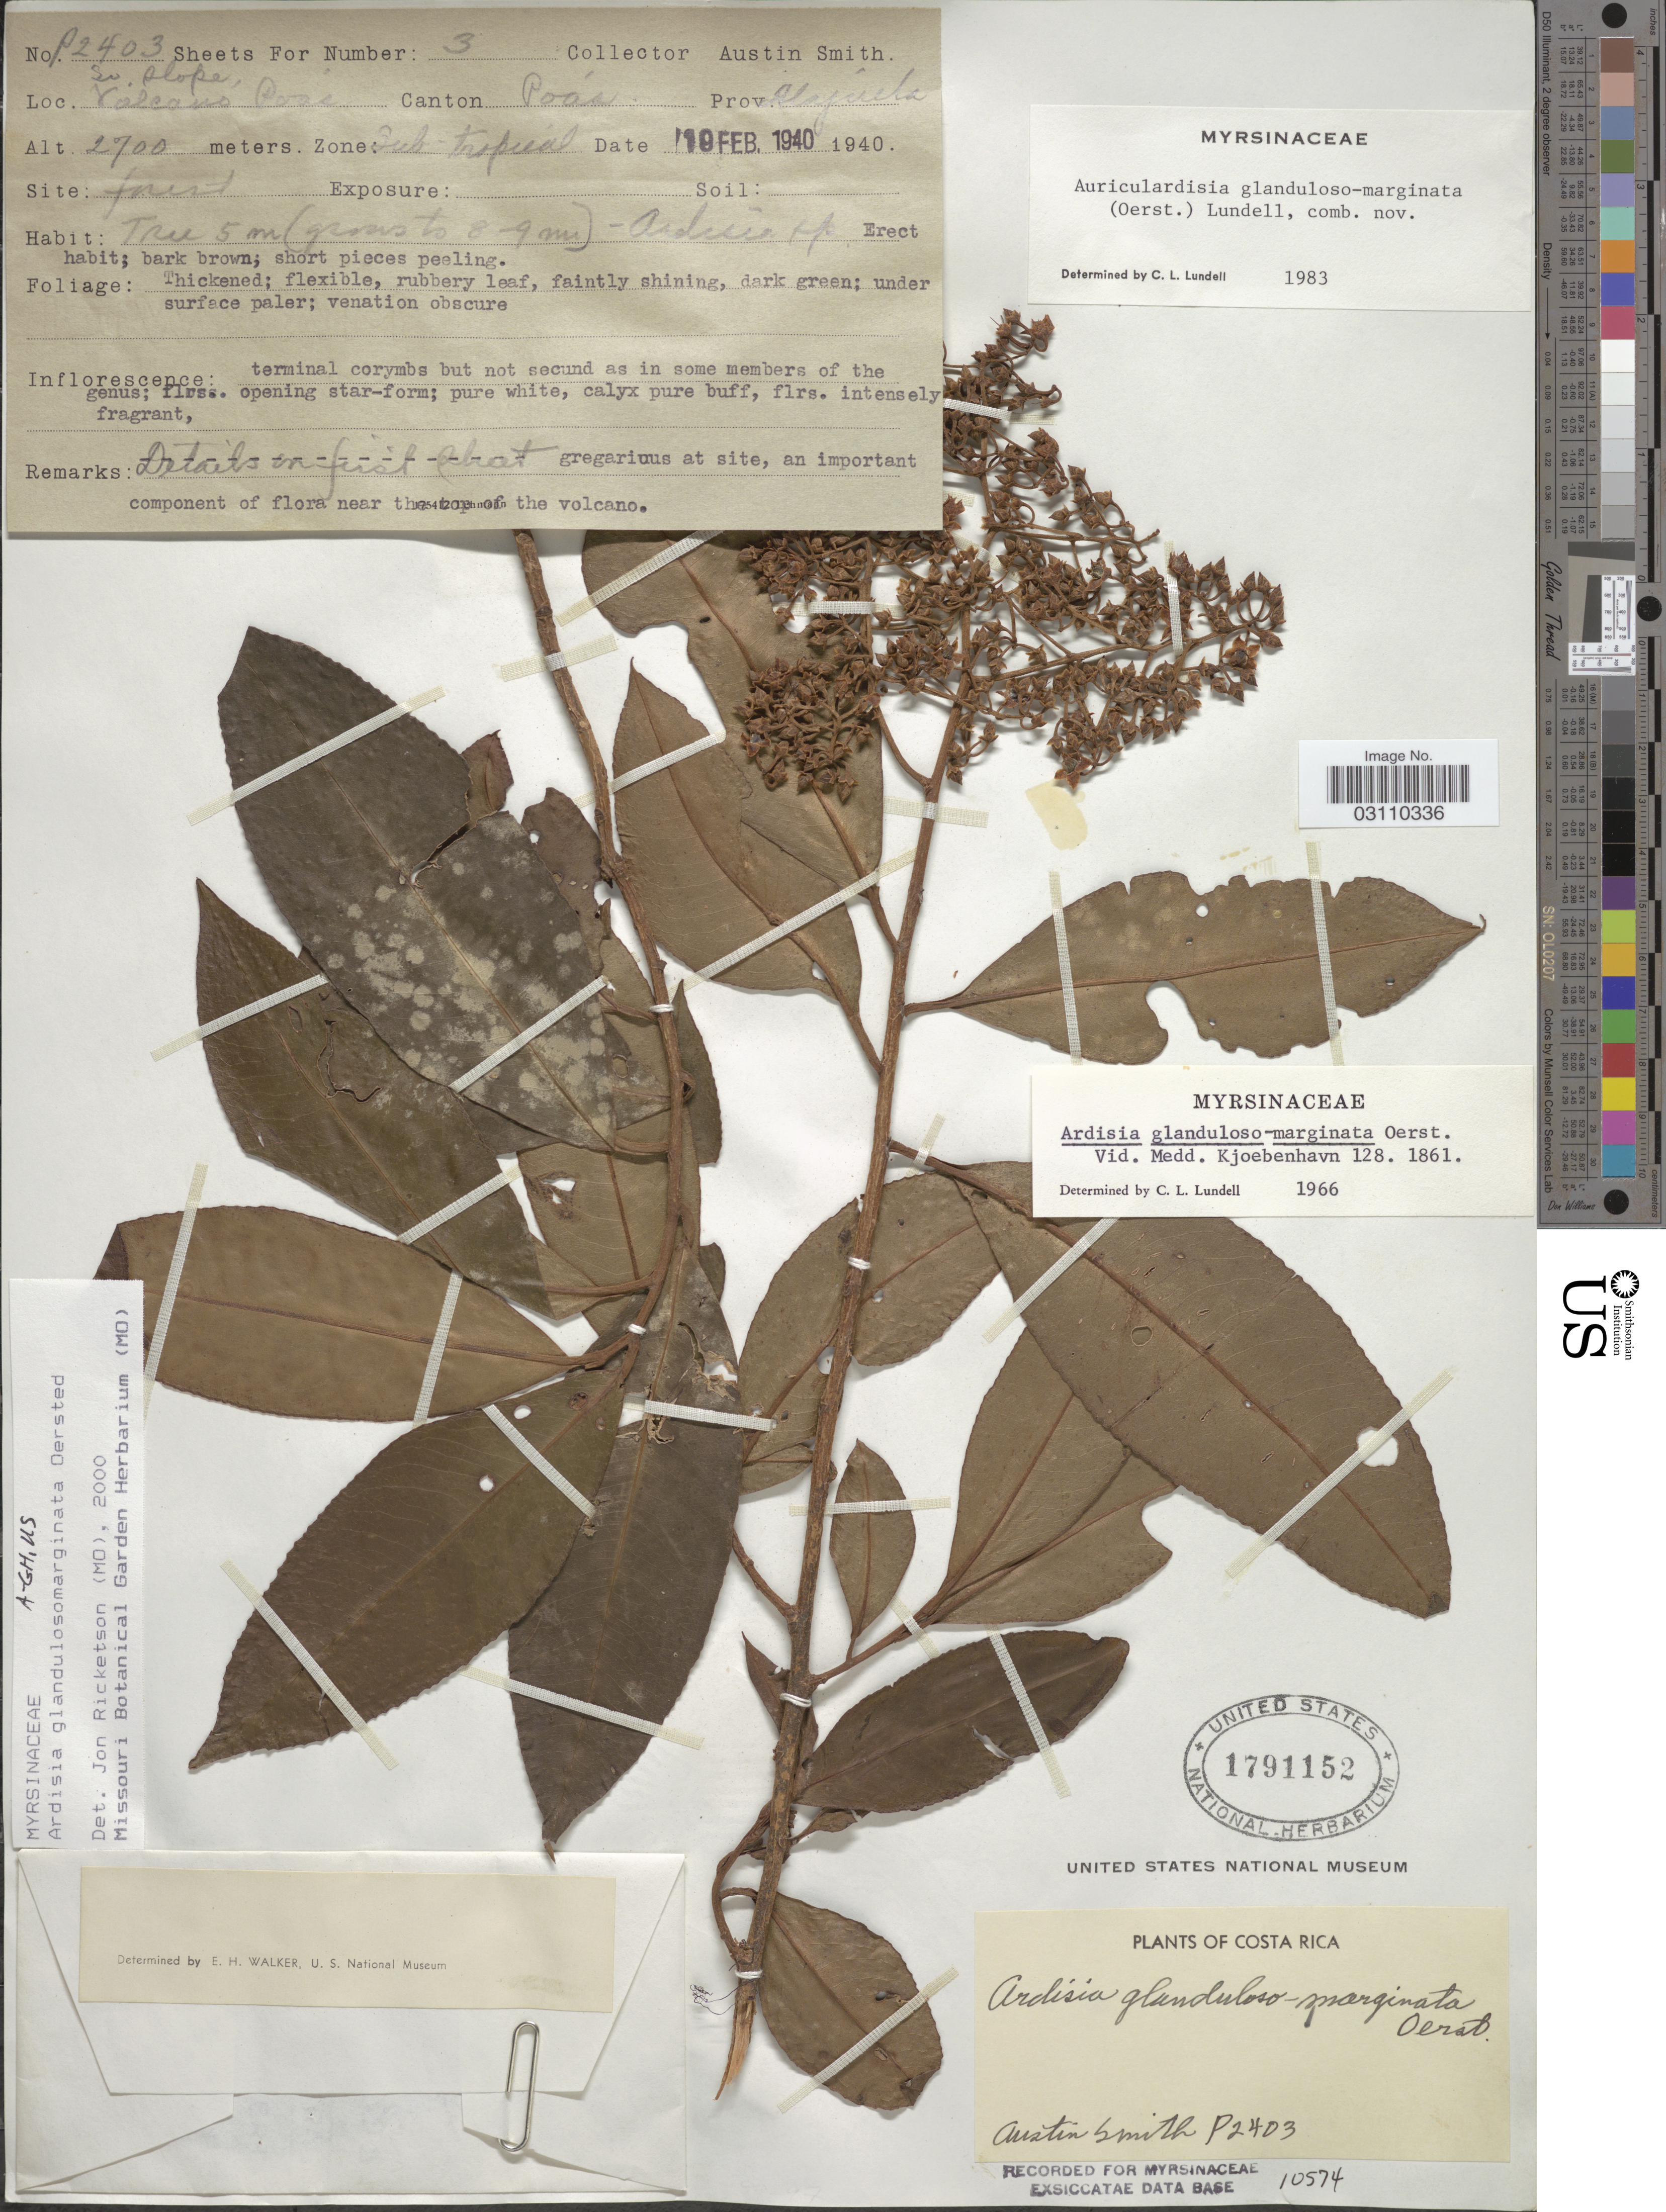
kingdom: Plantae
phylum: Tracheophyta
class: Magnoliopsida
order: Ericales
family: Primulaceae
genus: Ardisia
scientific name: Ardisia glandulosa-marginata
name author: Oerst.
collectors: Aust P. Smith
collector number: P2403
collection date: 1940-02-19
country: Costa Rica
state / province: Alajuela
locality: So. slope, Volcano Poás, Canton Poás.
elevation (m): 2700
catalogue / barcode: US 1791152